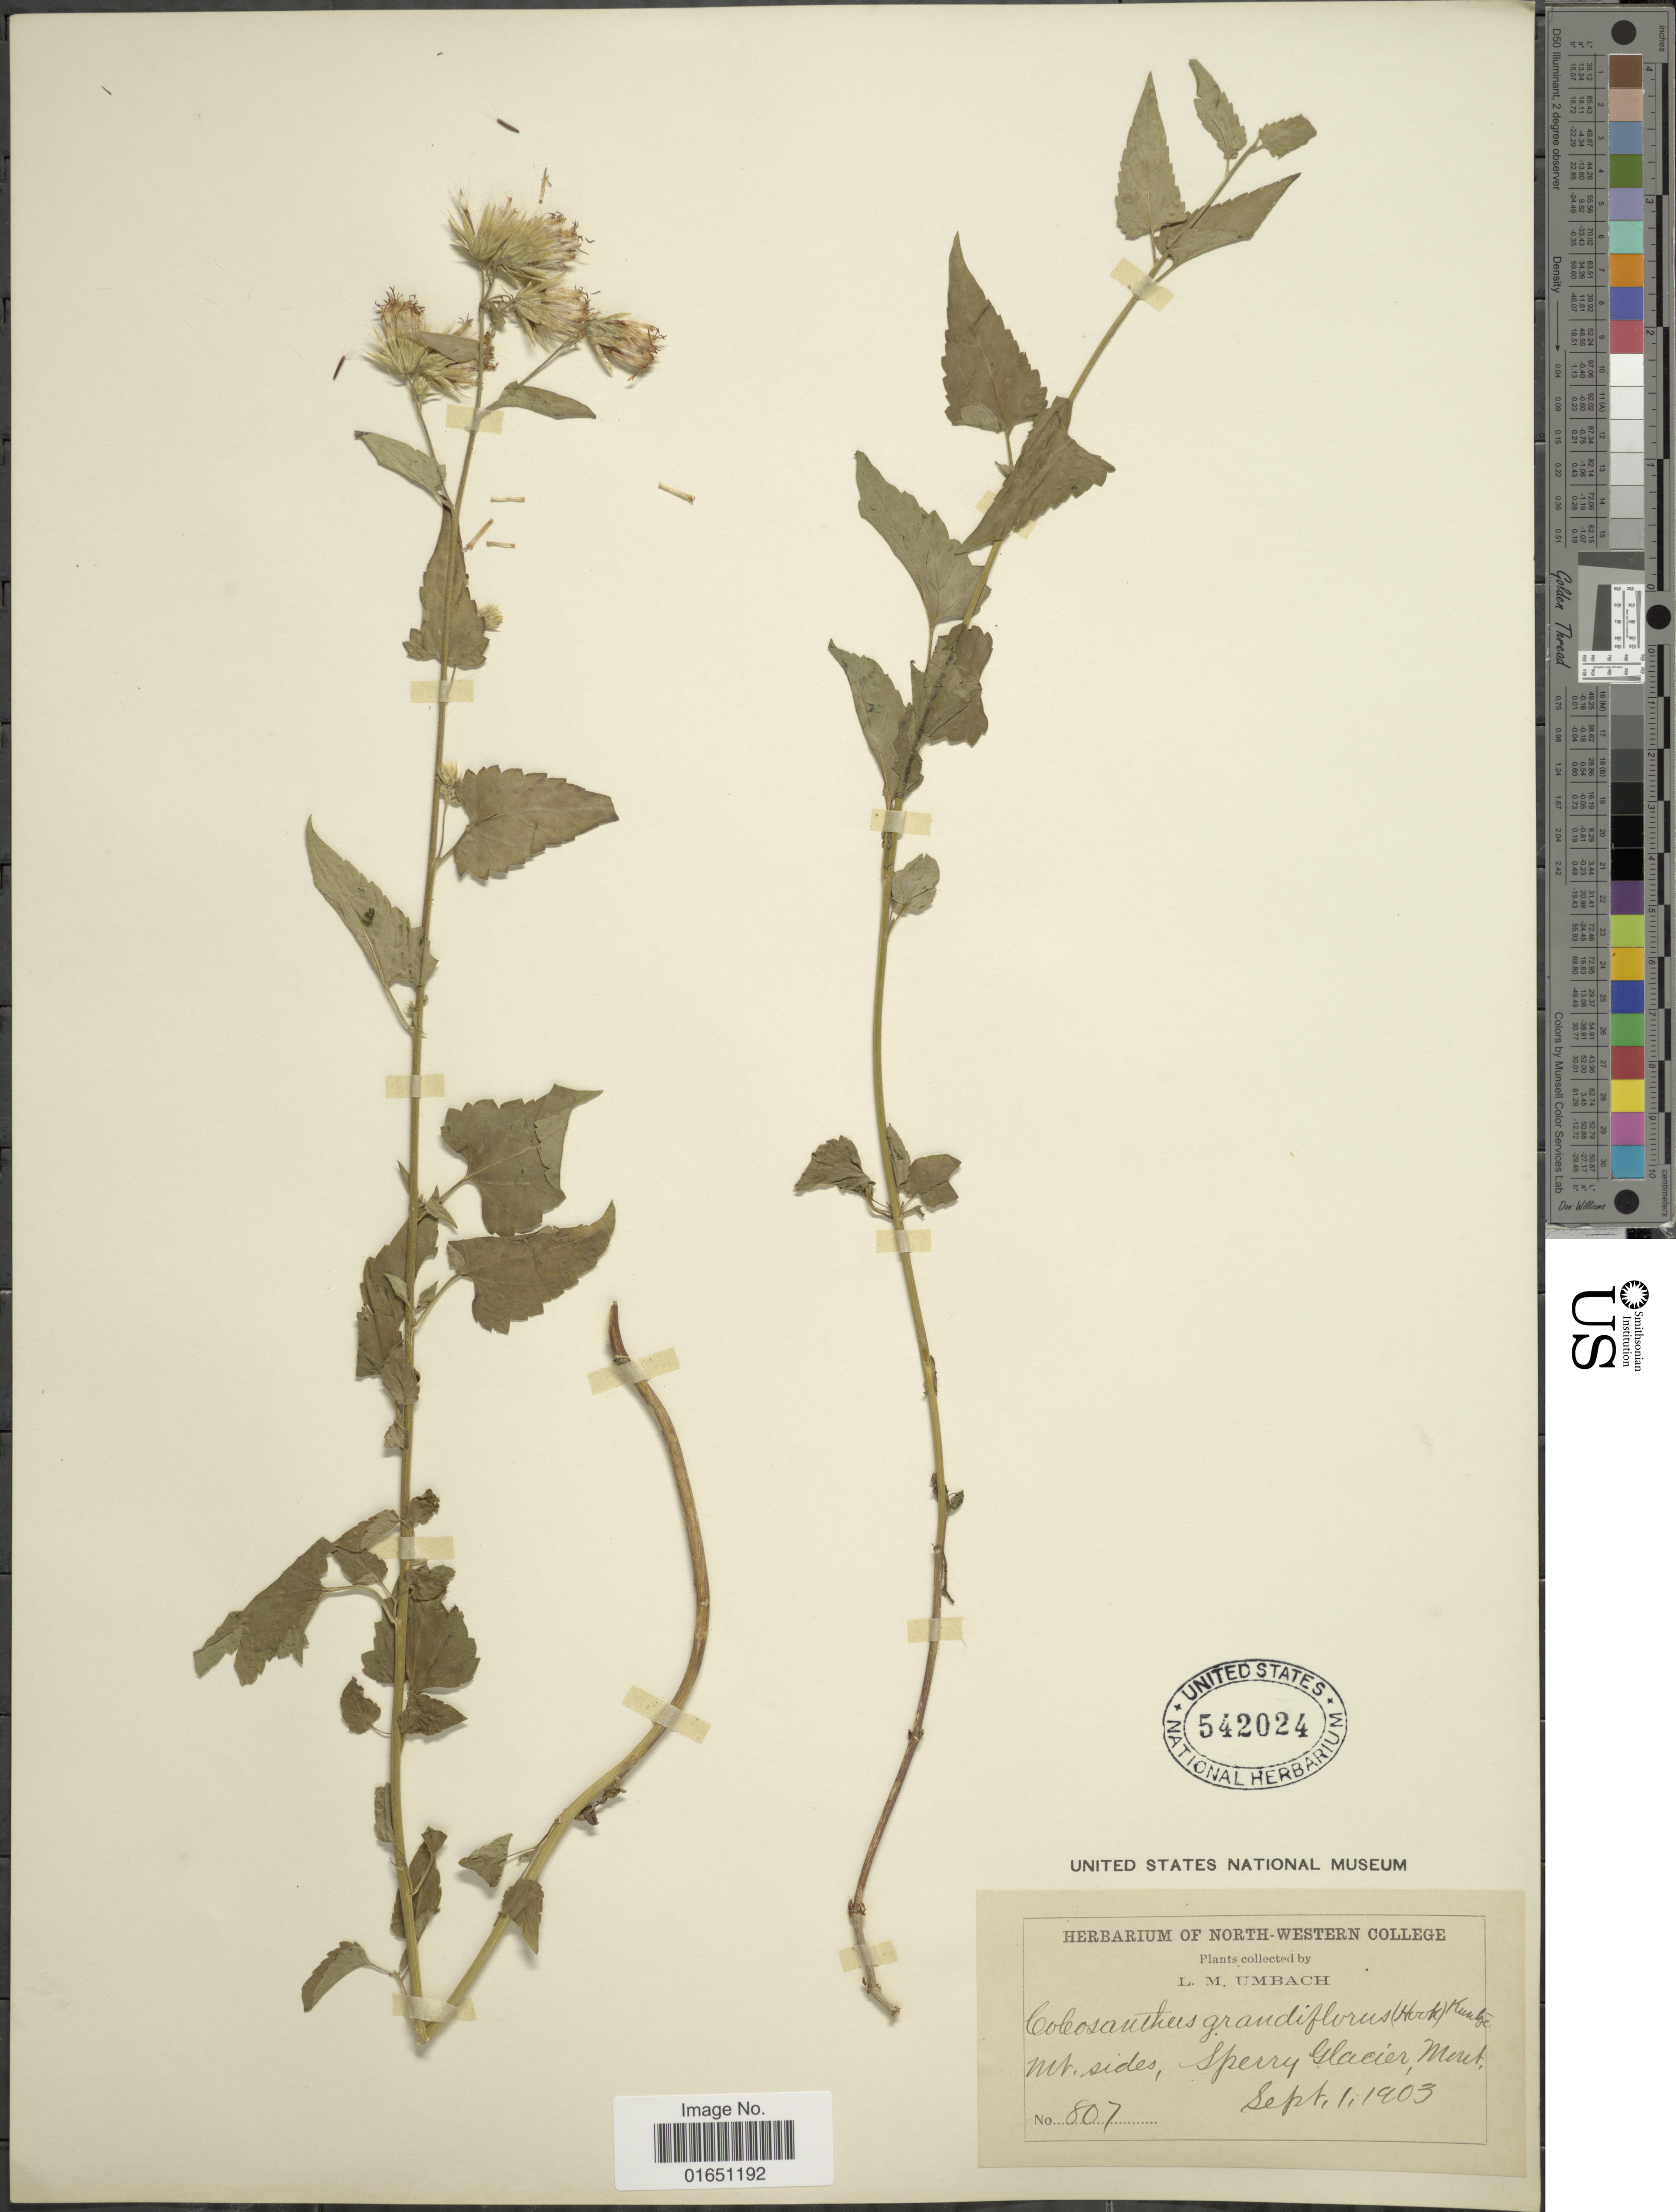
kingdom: Plantae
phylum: Tracheophyta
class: Magnoliopsida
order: Asterales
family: Asteraceae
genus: Brickellia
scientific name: Brickellia grandiflora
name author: (Hook.) Nutt.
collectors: L. M. Umbach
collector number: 807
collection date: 1903-09-01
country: United States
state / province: Montana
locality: North-Westen College, Mt. sides, Sperry Glacier, Mont.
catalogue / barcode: US 542024